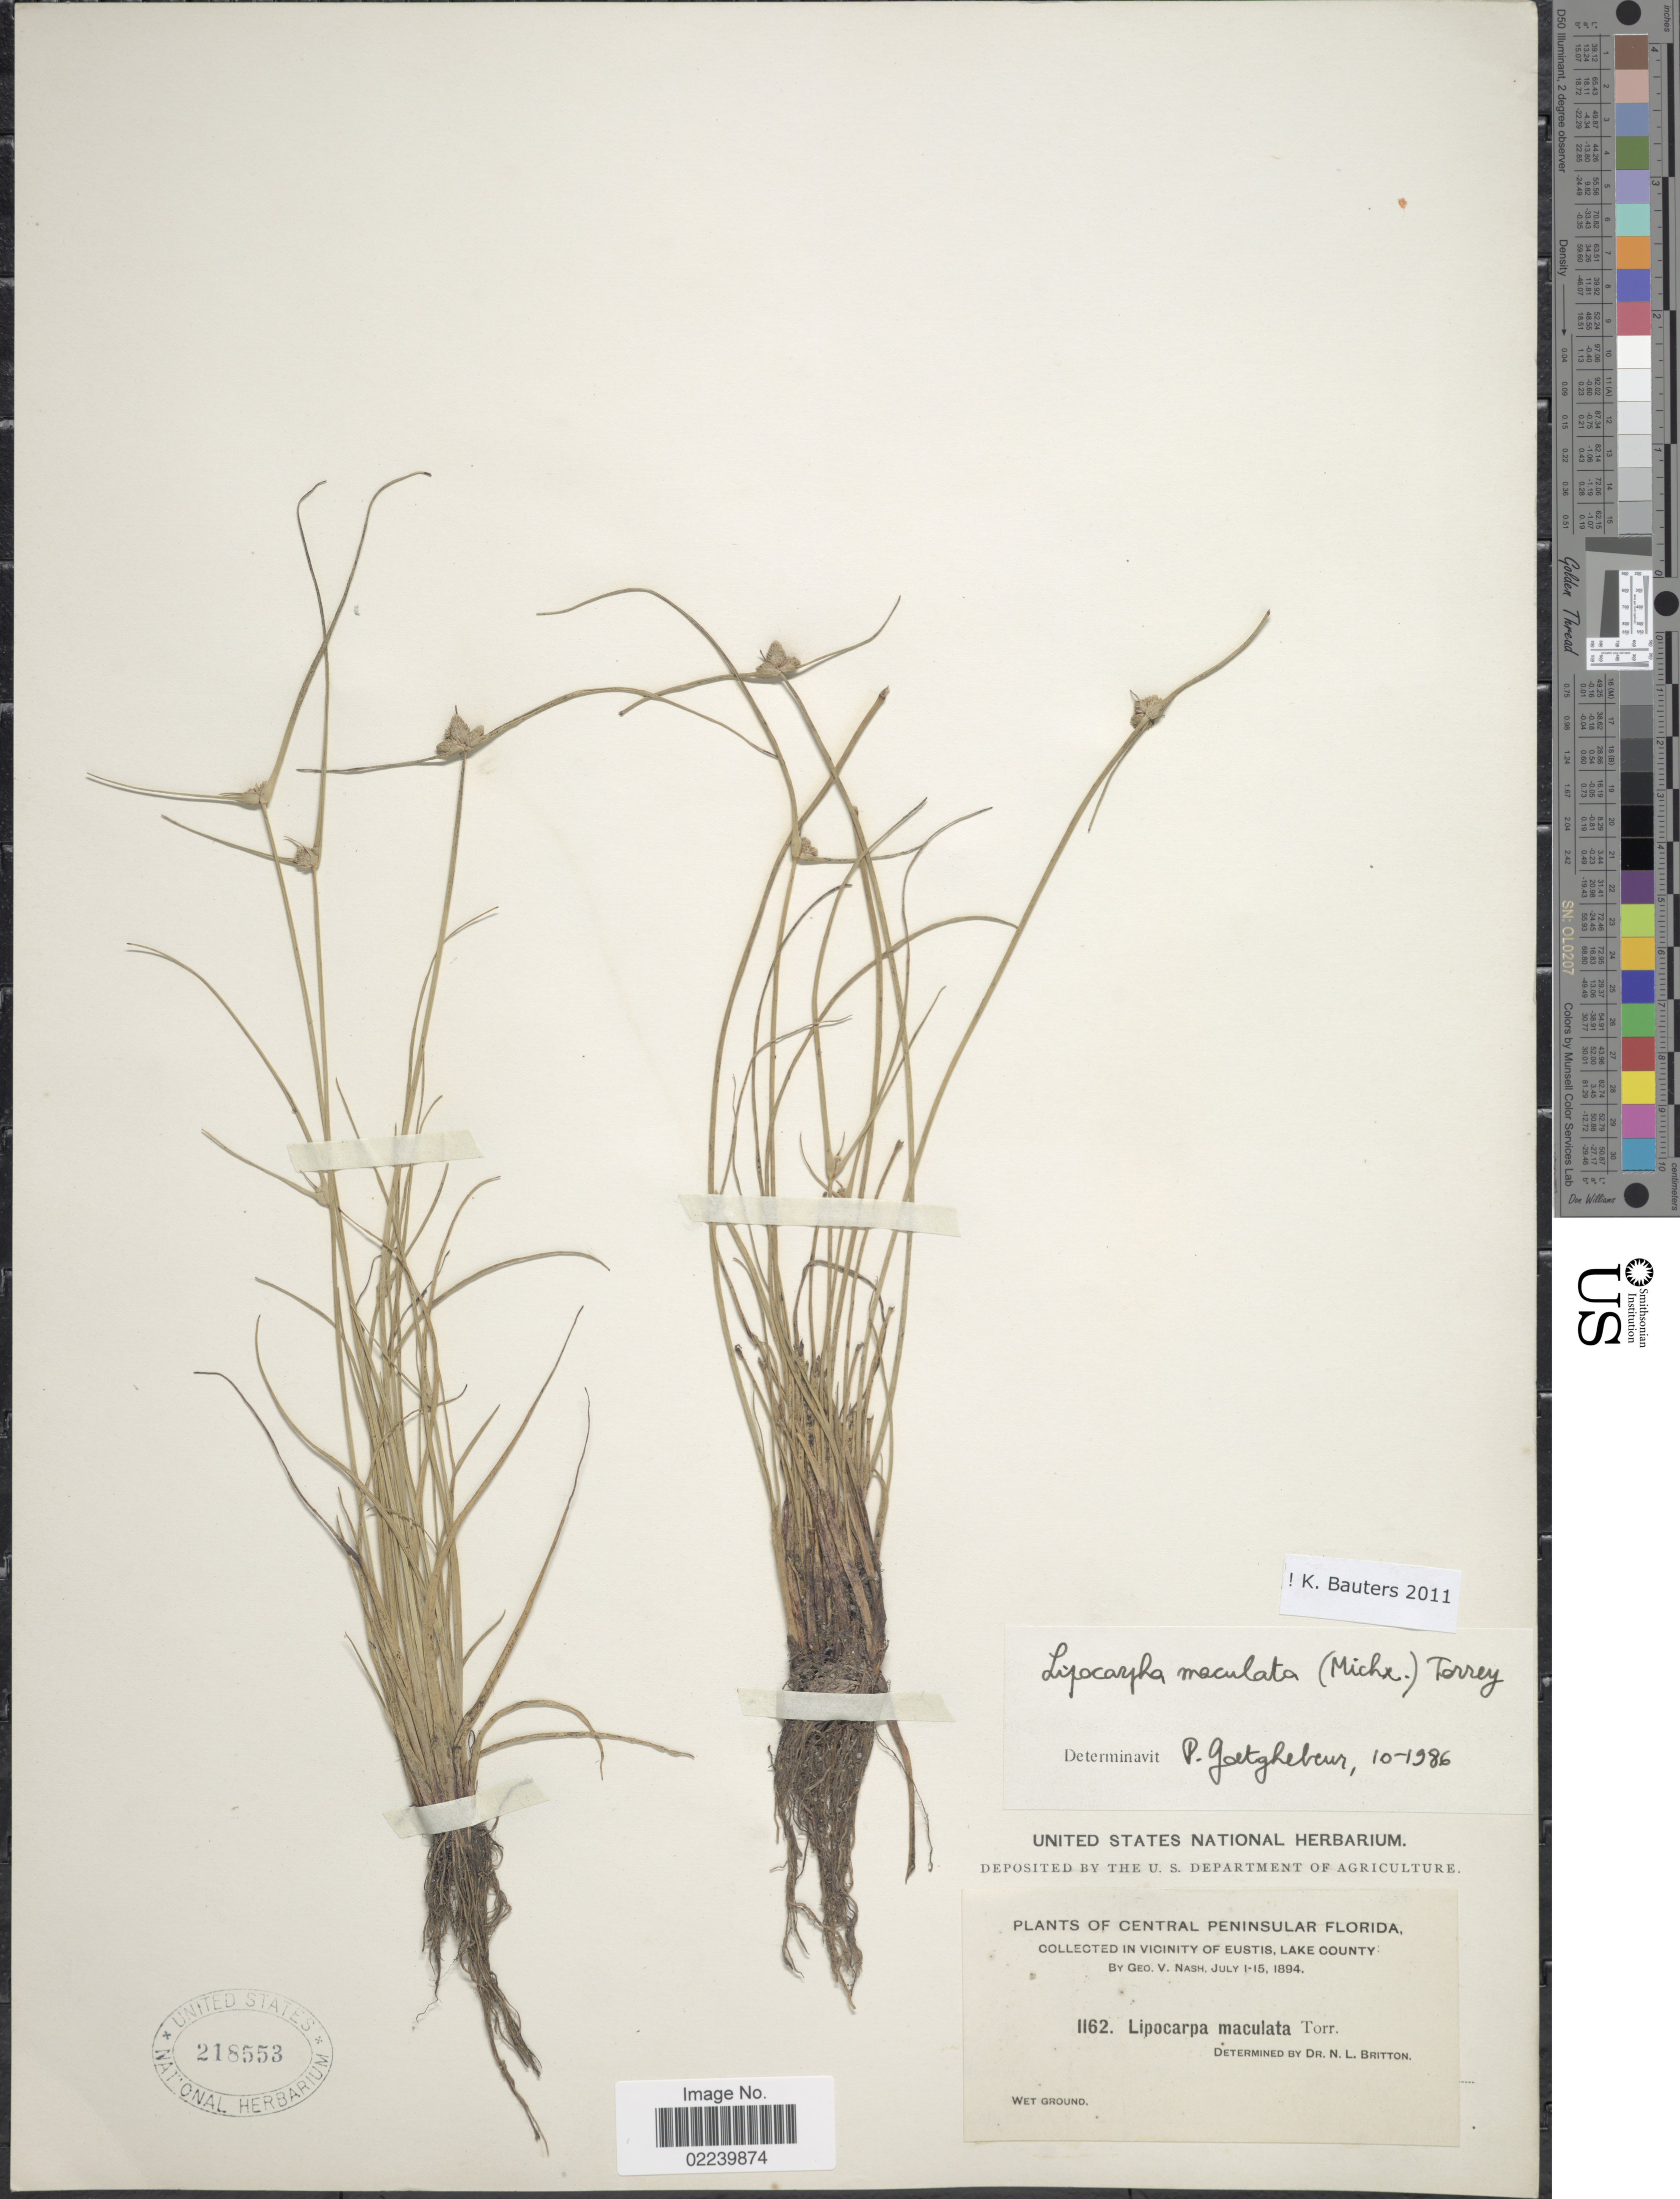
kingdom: Plantae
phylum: Tracheophyta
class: Liliopsida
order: Poales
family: Cyperaceae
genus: Cyperus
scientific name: Cyperus neotropicalis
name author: Alain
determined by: Strong, M. T., (US), Smithsonian Institution - National Museum of Natural History (UNITED STATES)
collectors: G. V. Nash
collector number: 1162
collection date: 1894-07-01/1894-07-15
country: United States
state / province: Florida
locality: Central Peninsular Florida, In Vicinity of Eustis, Lake County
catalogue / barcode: US 218553